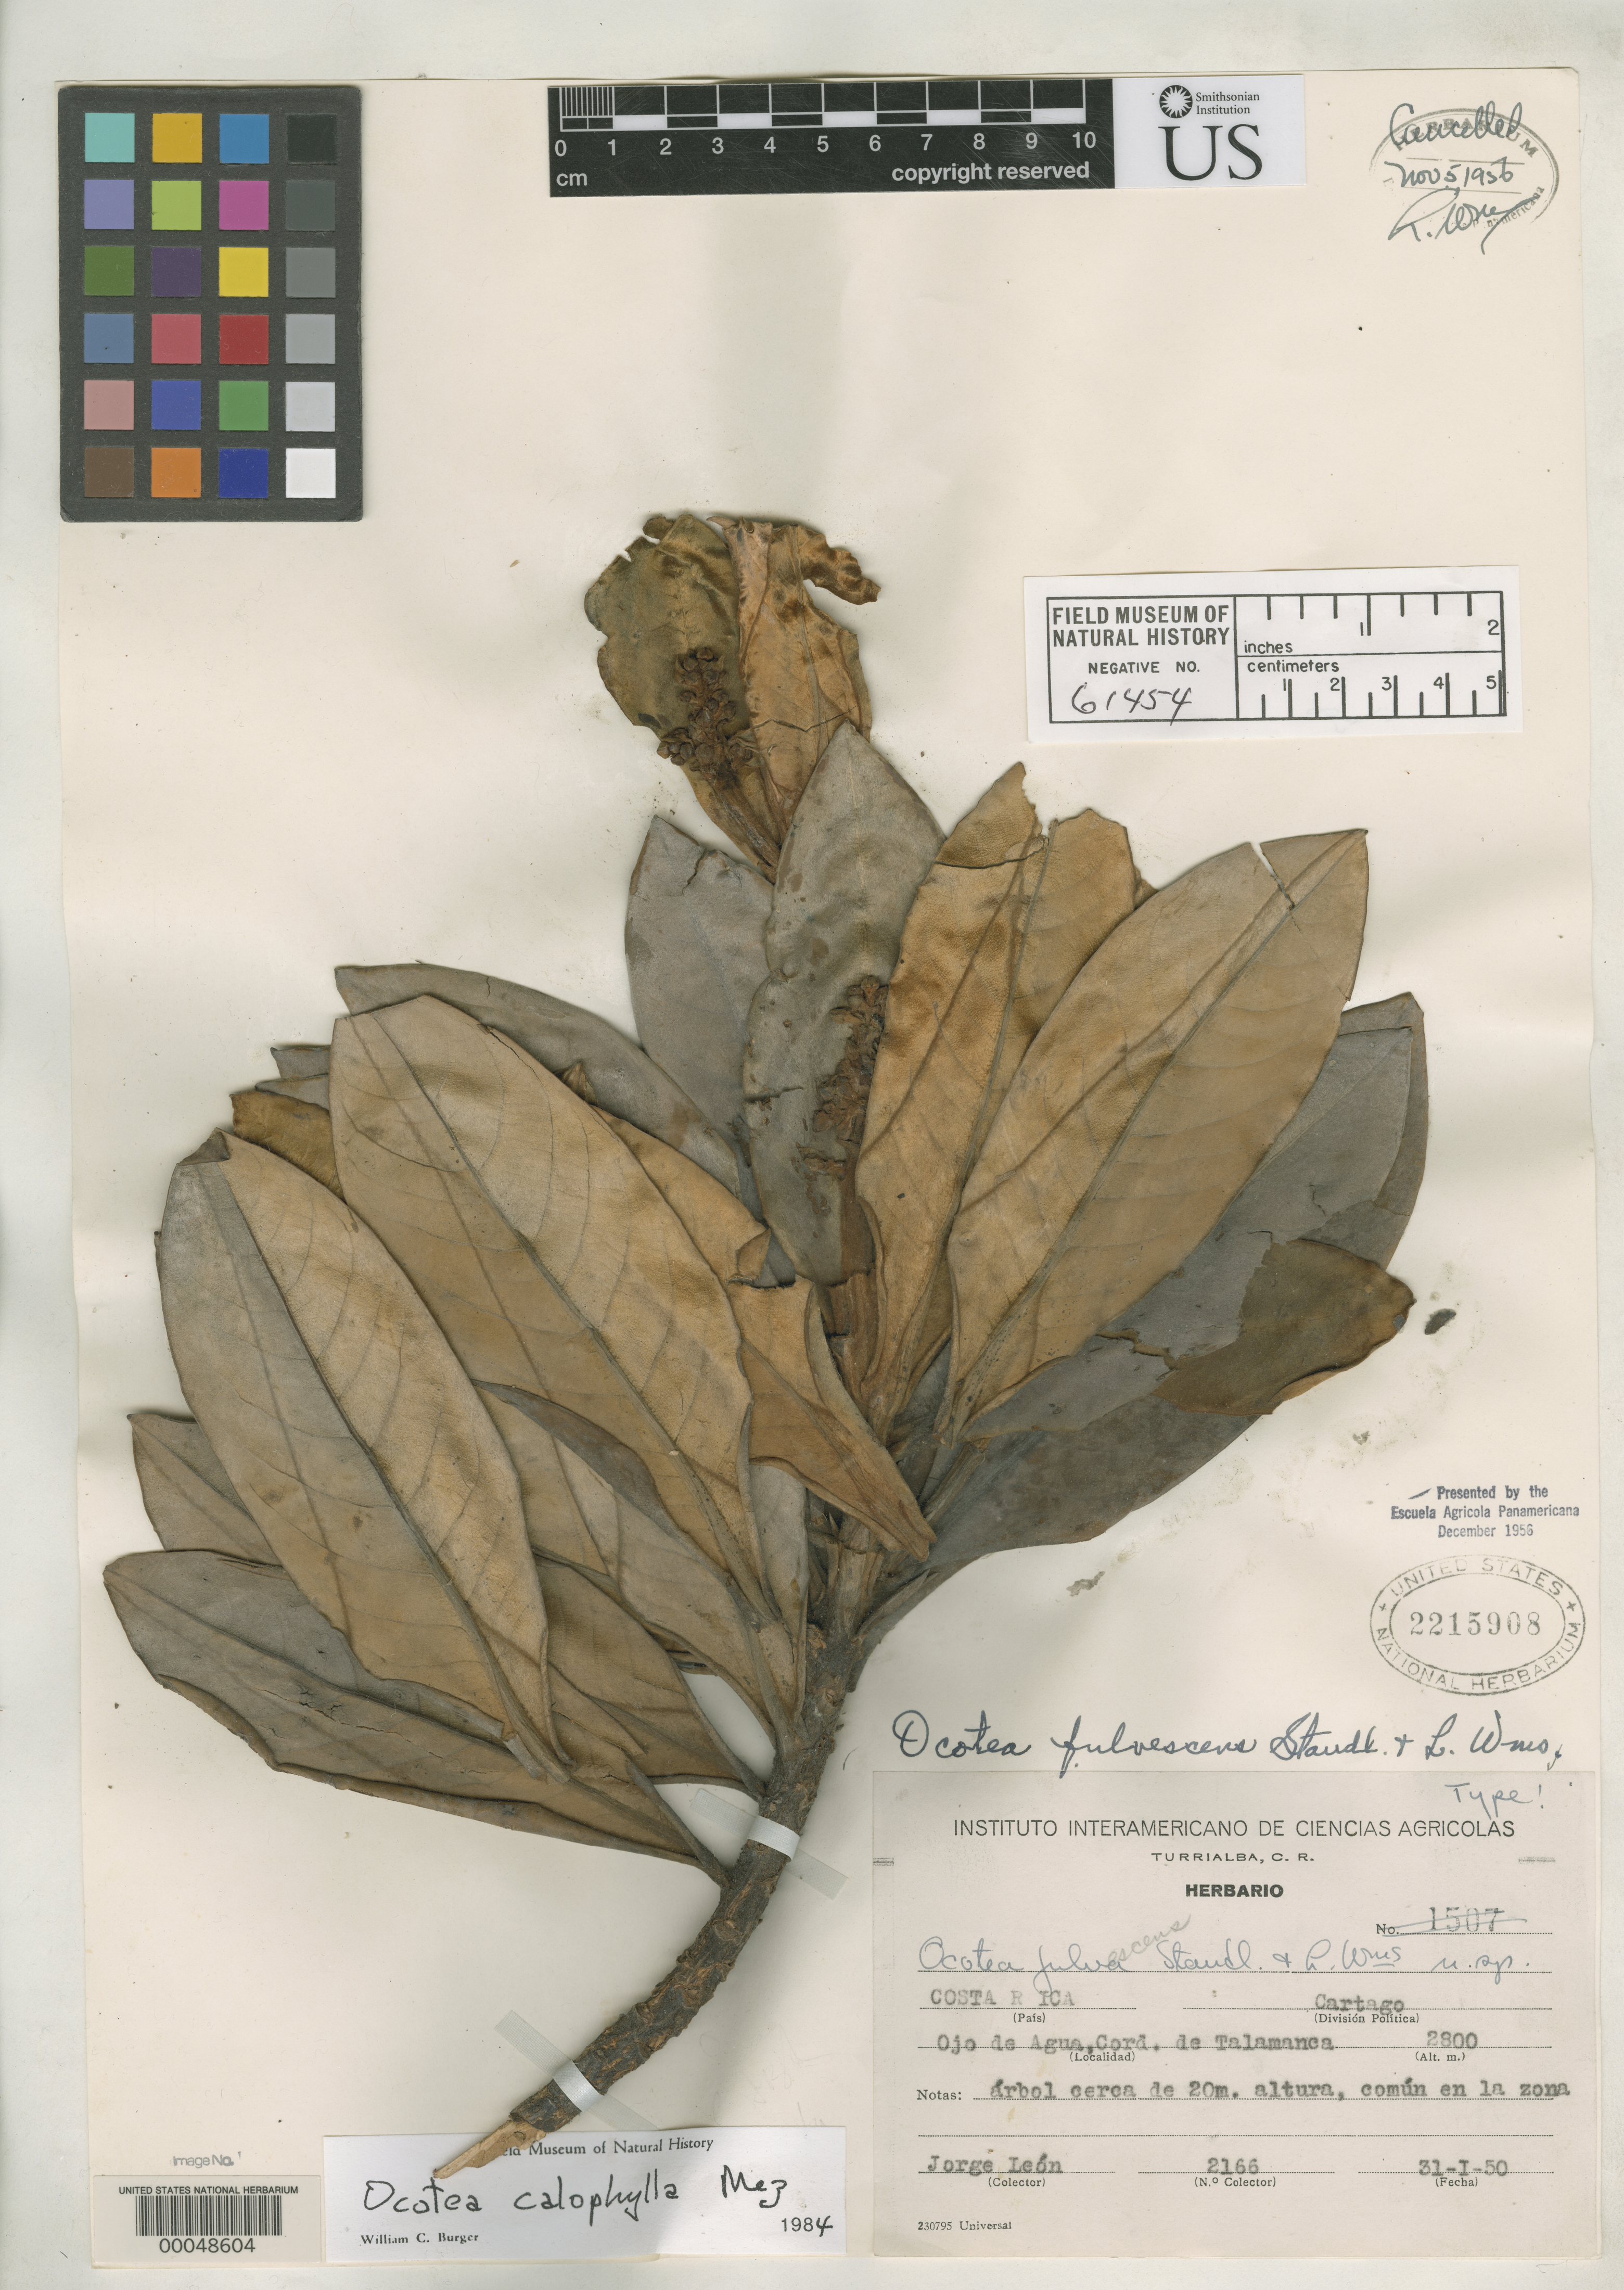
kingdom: Plantae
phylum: Tracheophyta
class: Magnoliopsida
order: Laurales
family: Lauraceae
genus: Ocotea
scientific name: Ocotea fulvescens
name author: Standl. & L.O. Williams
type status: Holotype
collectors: J. León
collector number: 2166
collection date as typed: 31 Jan 1950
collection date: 1950-01-31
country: Costa Rica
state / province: Cartago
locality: Talamanca, Ojo de Agua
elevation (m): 2800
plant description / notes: "Presented by the Escuela Agricola Panamericana December 1956." Holotype, transferred from EAP to US (see Dorr et al. 2009, Taxon 58: 993-1001).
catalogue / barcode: US 2215908